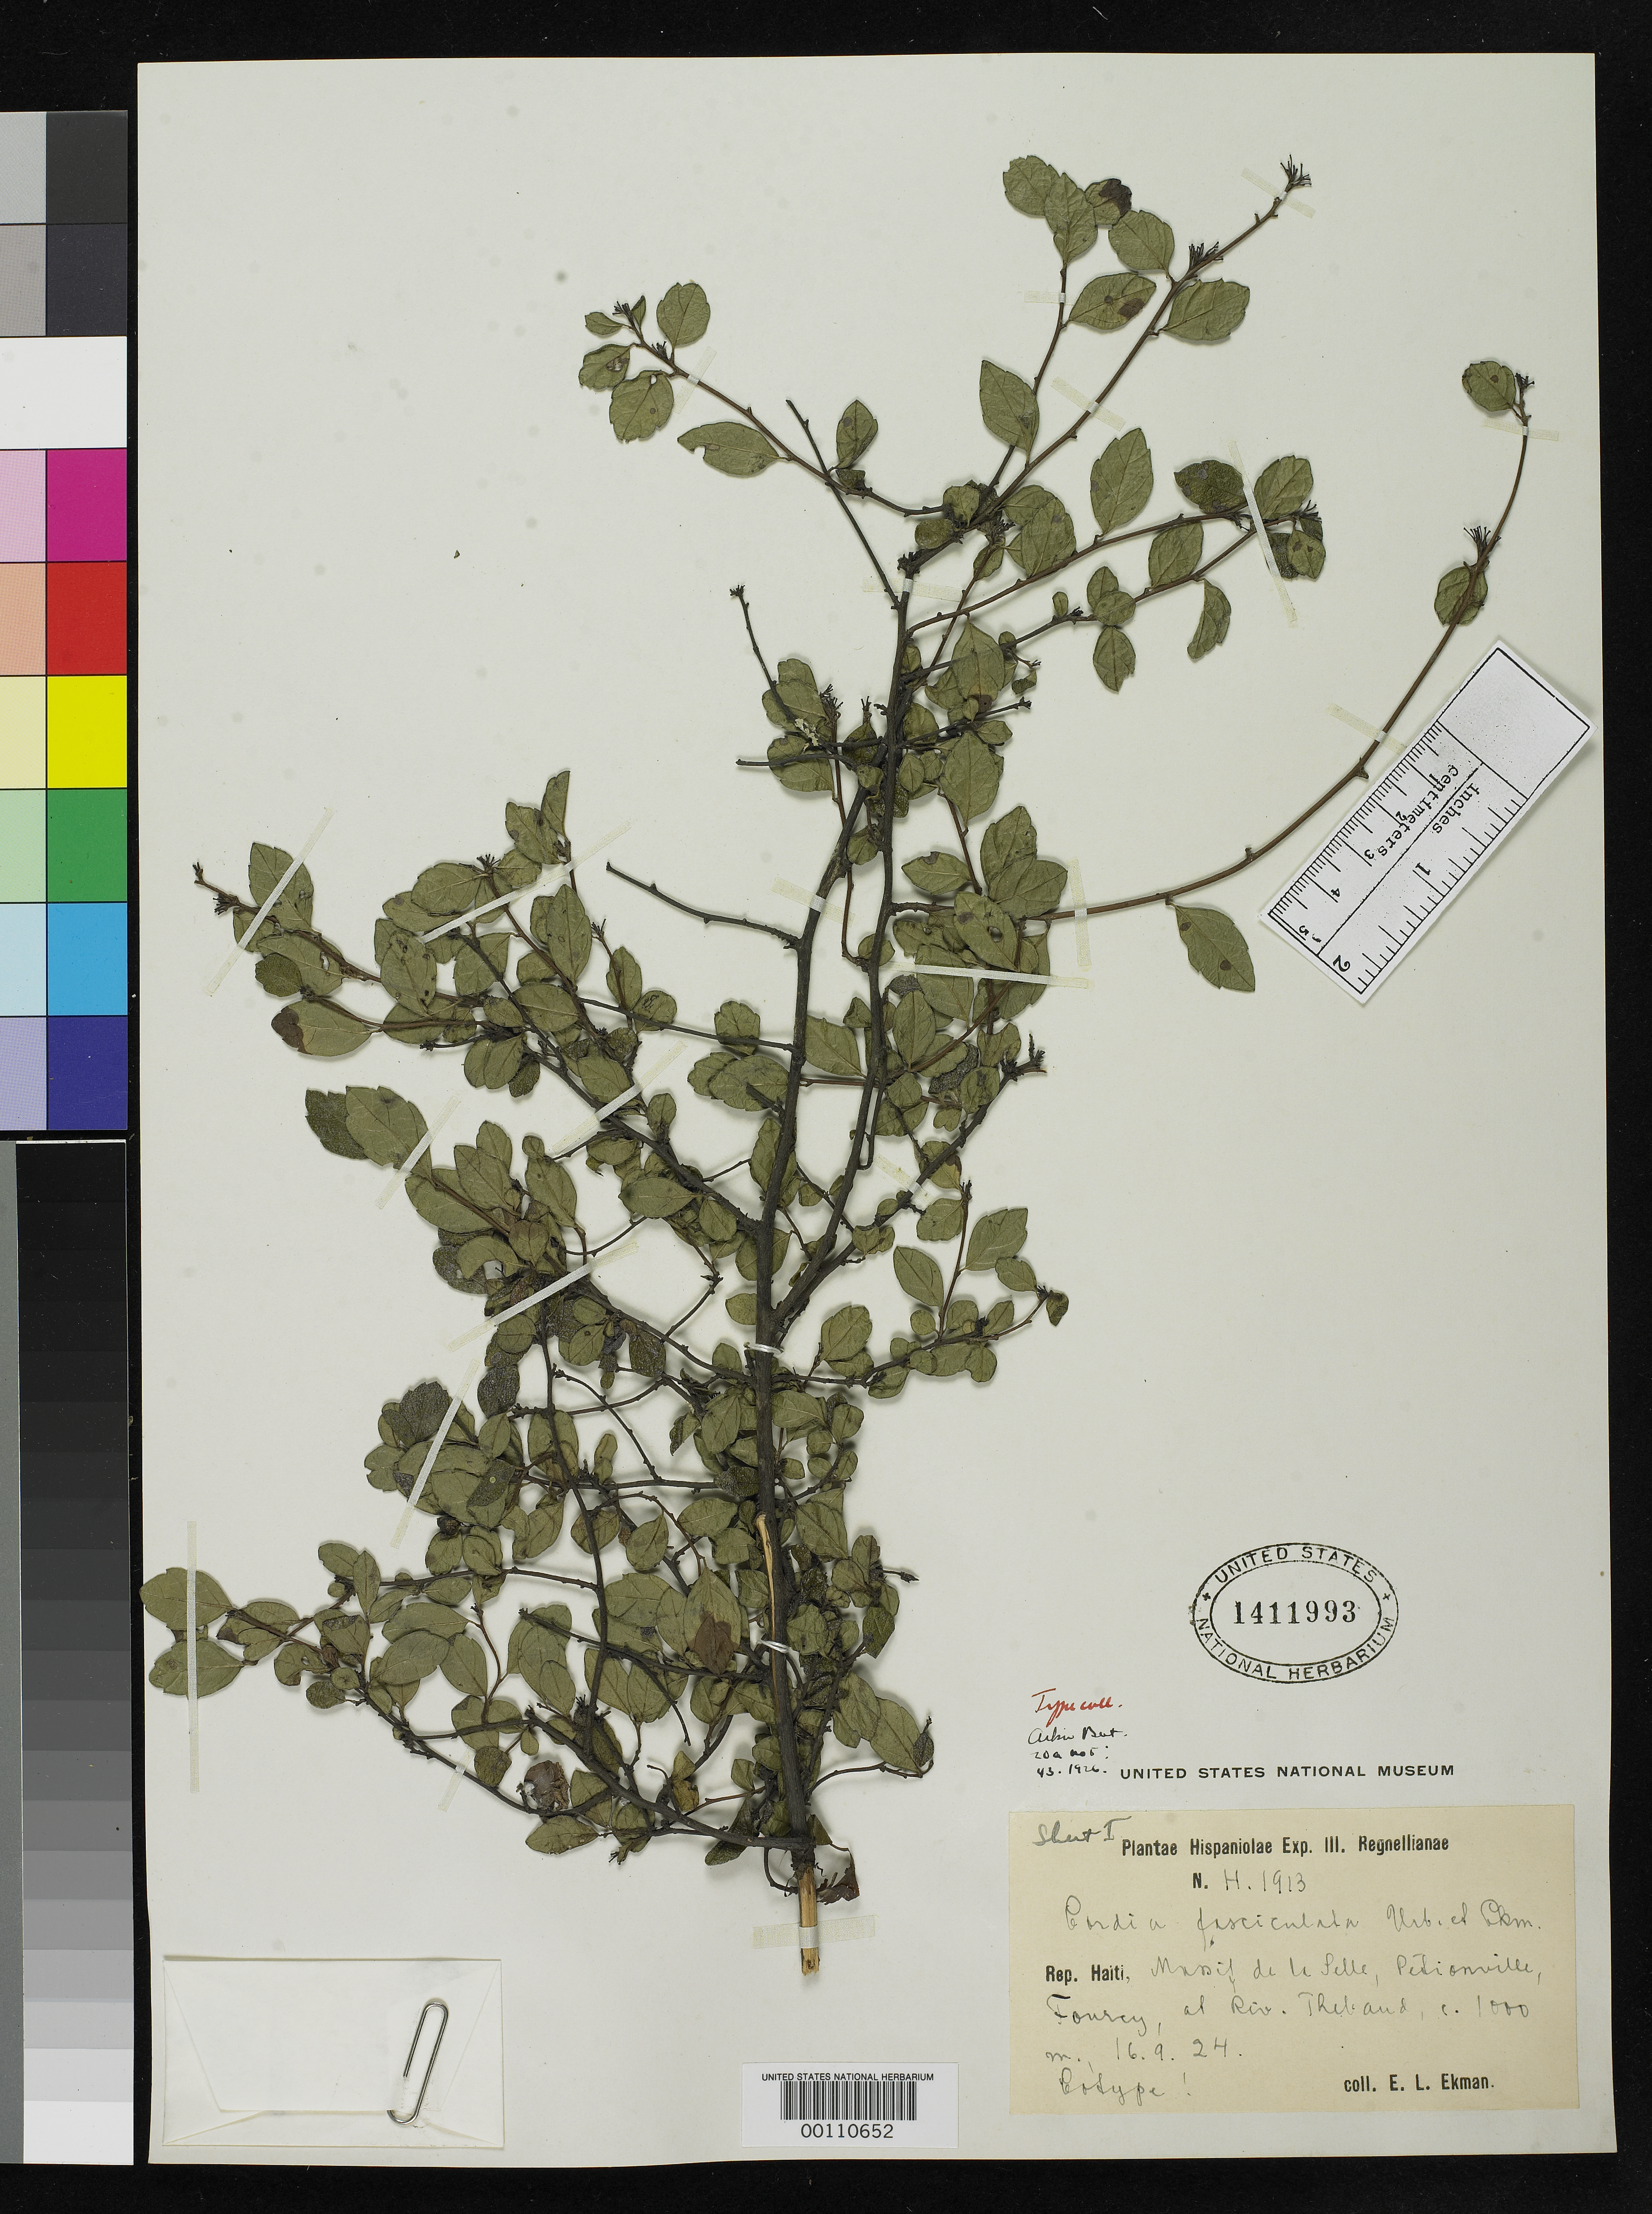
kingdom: Plantae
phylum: Tracheophyta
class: Magnoliopsida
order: Boraginales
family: Cordiaceae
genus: Cordia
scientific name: Cordia fasciculata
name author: Urb. & Ekman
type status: Isotype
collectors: E. L. Ekman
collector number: H 1913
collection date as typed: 16 Sep 1924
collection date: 1924-09-16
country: Haiti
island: Hispaniola Island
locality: Massif de La Selle, prope Furcyad Riviere Trebaud.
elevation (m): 1000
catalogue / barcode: US 1411993